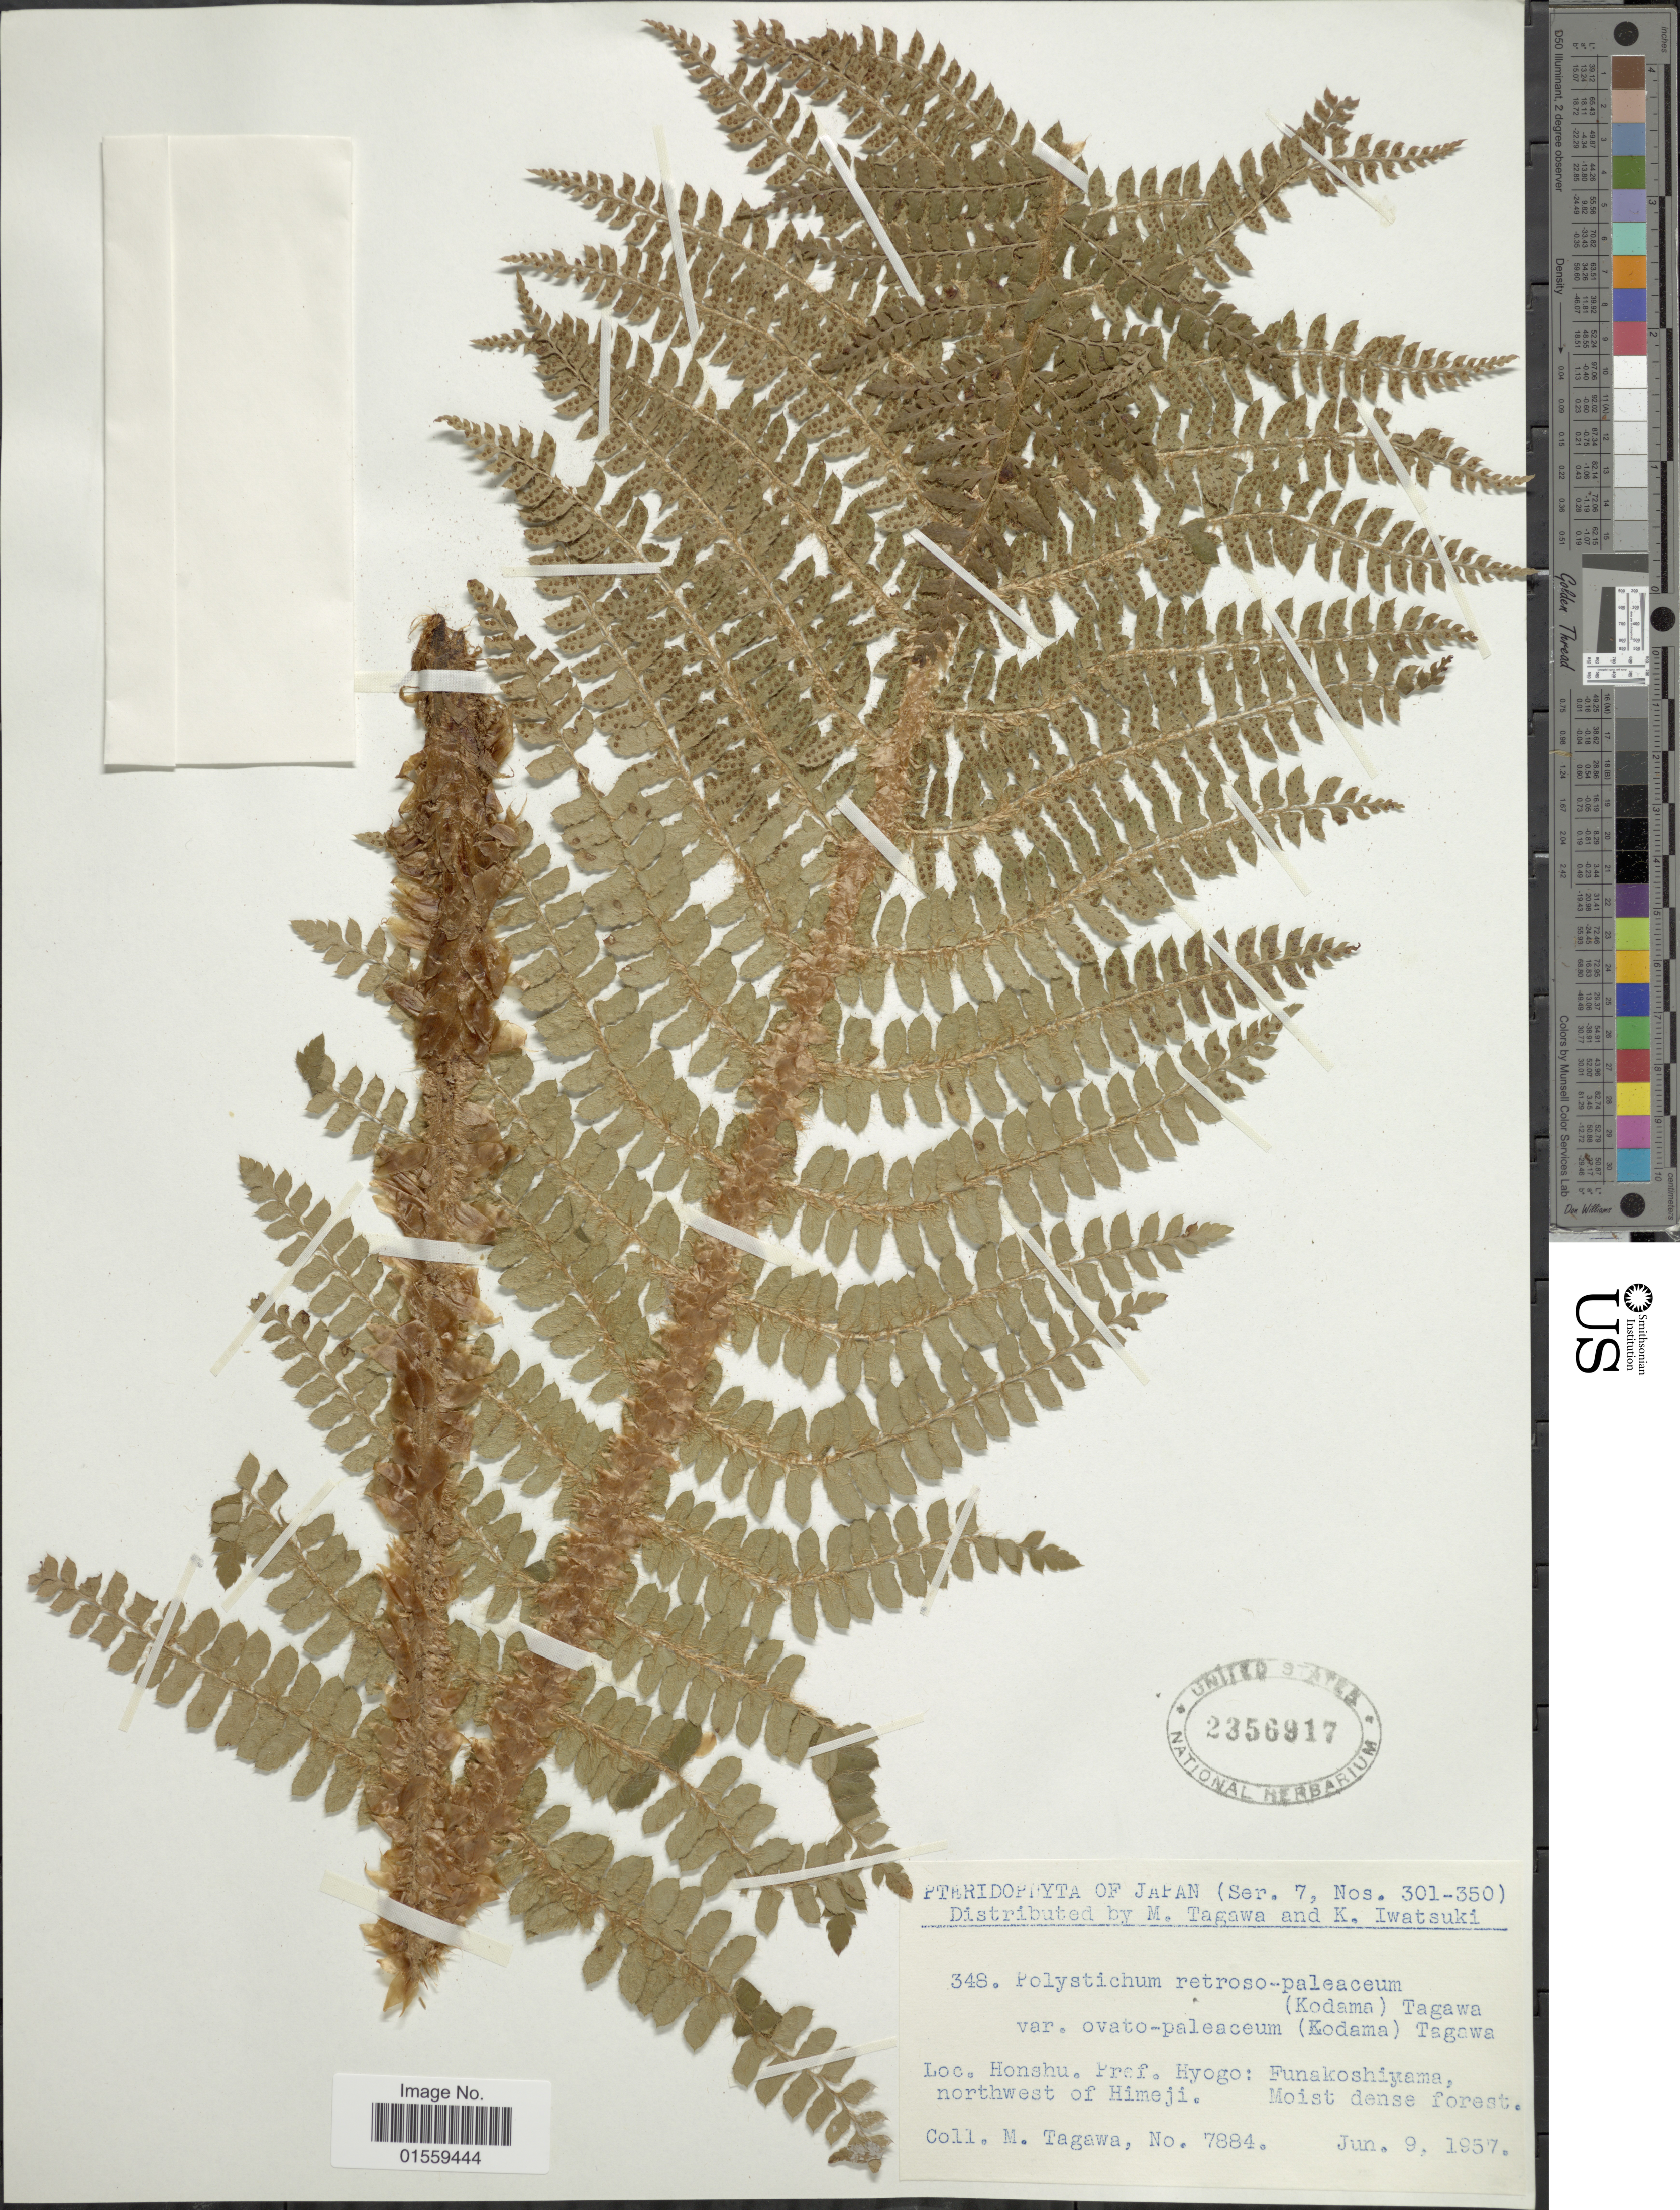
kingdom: Plantae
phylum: Tracheophyta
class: Polypodiopsida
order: Polypodiales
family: Dryopteridaceae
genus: Polystichum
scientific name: Polystichum retrosopaleaceum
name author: (Kodama) Tagawa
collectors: M. Tagawa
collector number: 7884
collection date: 1957-06-09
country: Japan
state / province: Hyogo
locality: Loc. Honshu. Pref. Hyogo: Funakoshiyama, northwest of Himeji.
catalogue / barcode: US 2356917